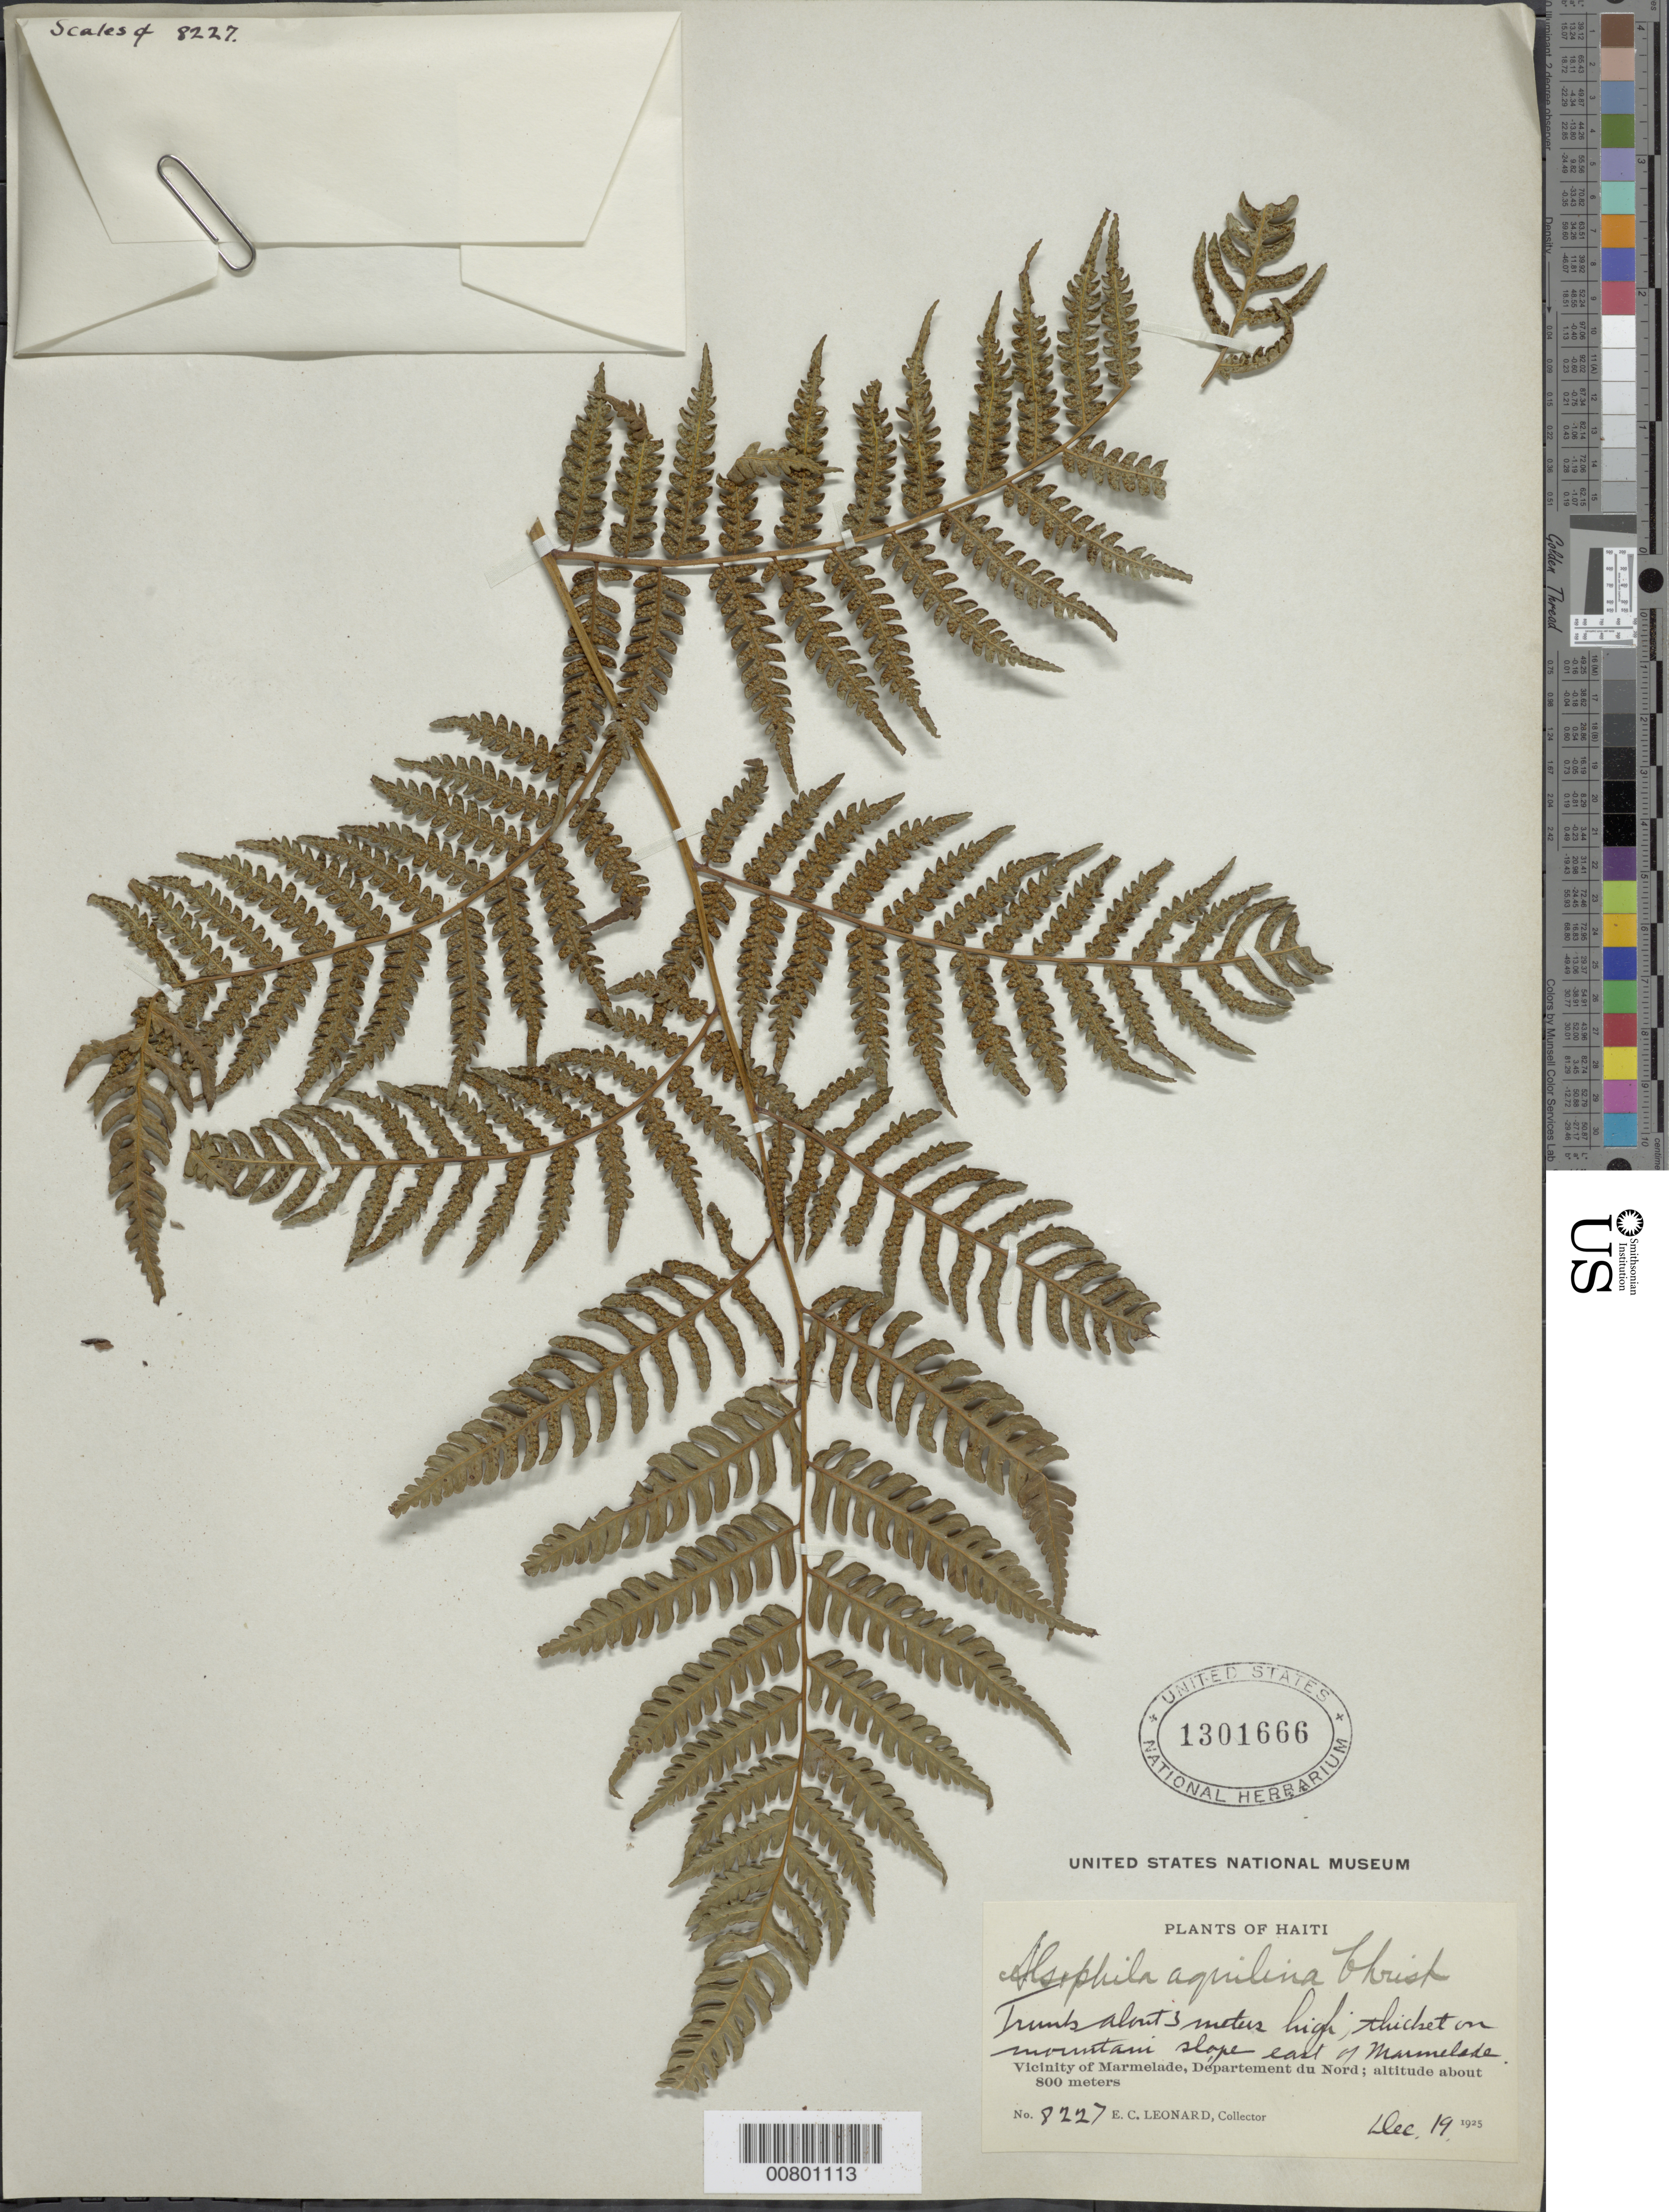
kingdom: Plantae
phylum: Tracheophyta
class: Polypodiopsida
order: Cyatheales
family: Cyatheaceae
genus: Cyathea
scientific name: Cyathea parvula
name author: (Jenman) Domin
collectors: E. C. Leonard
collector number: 8227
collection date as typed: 19 Dec 1925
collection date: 1925-12-19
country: Haiti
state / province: Nord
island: Hispaniola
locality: Marmelade vicinity, slope of mountains E of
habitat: Thicket on mountain slope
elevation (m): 800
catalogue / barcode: US 1301666